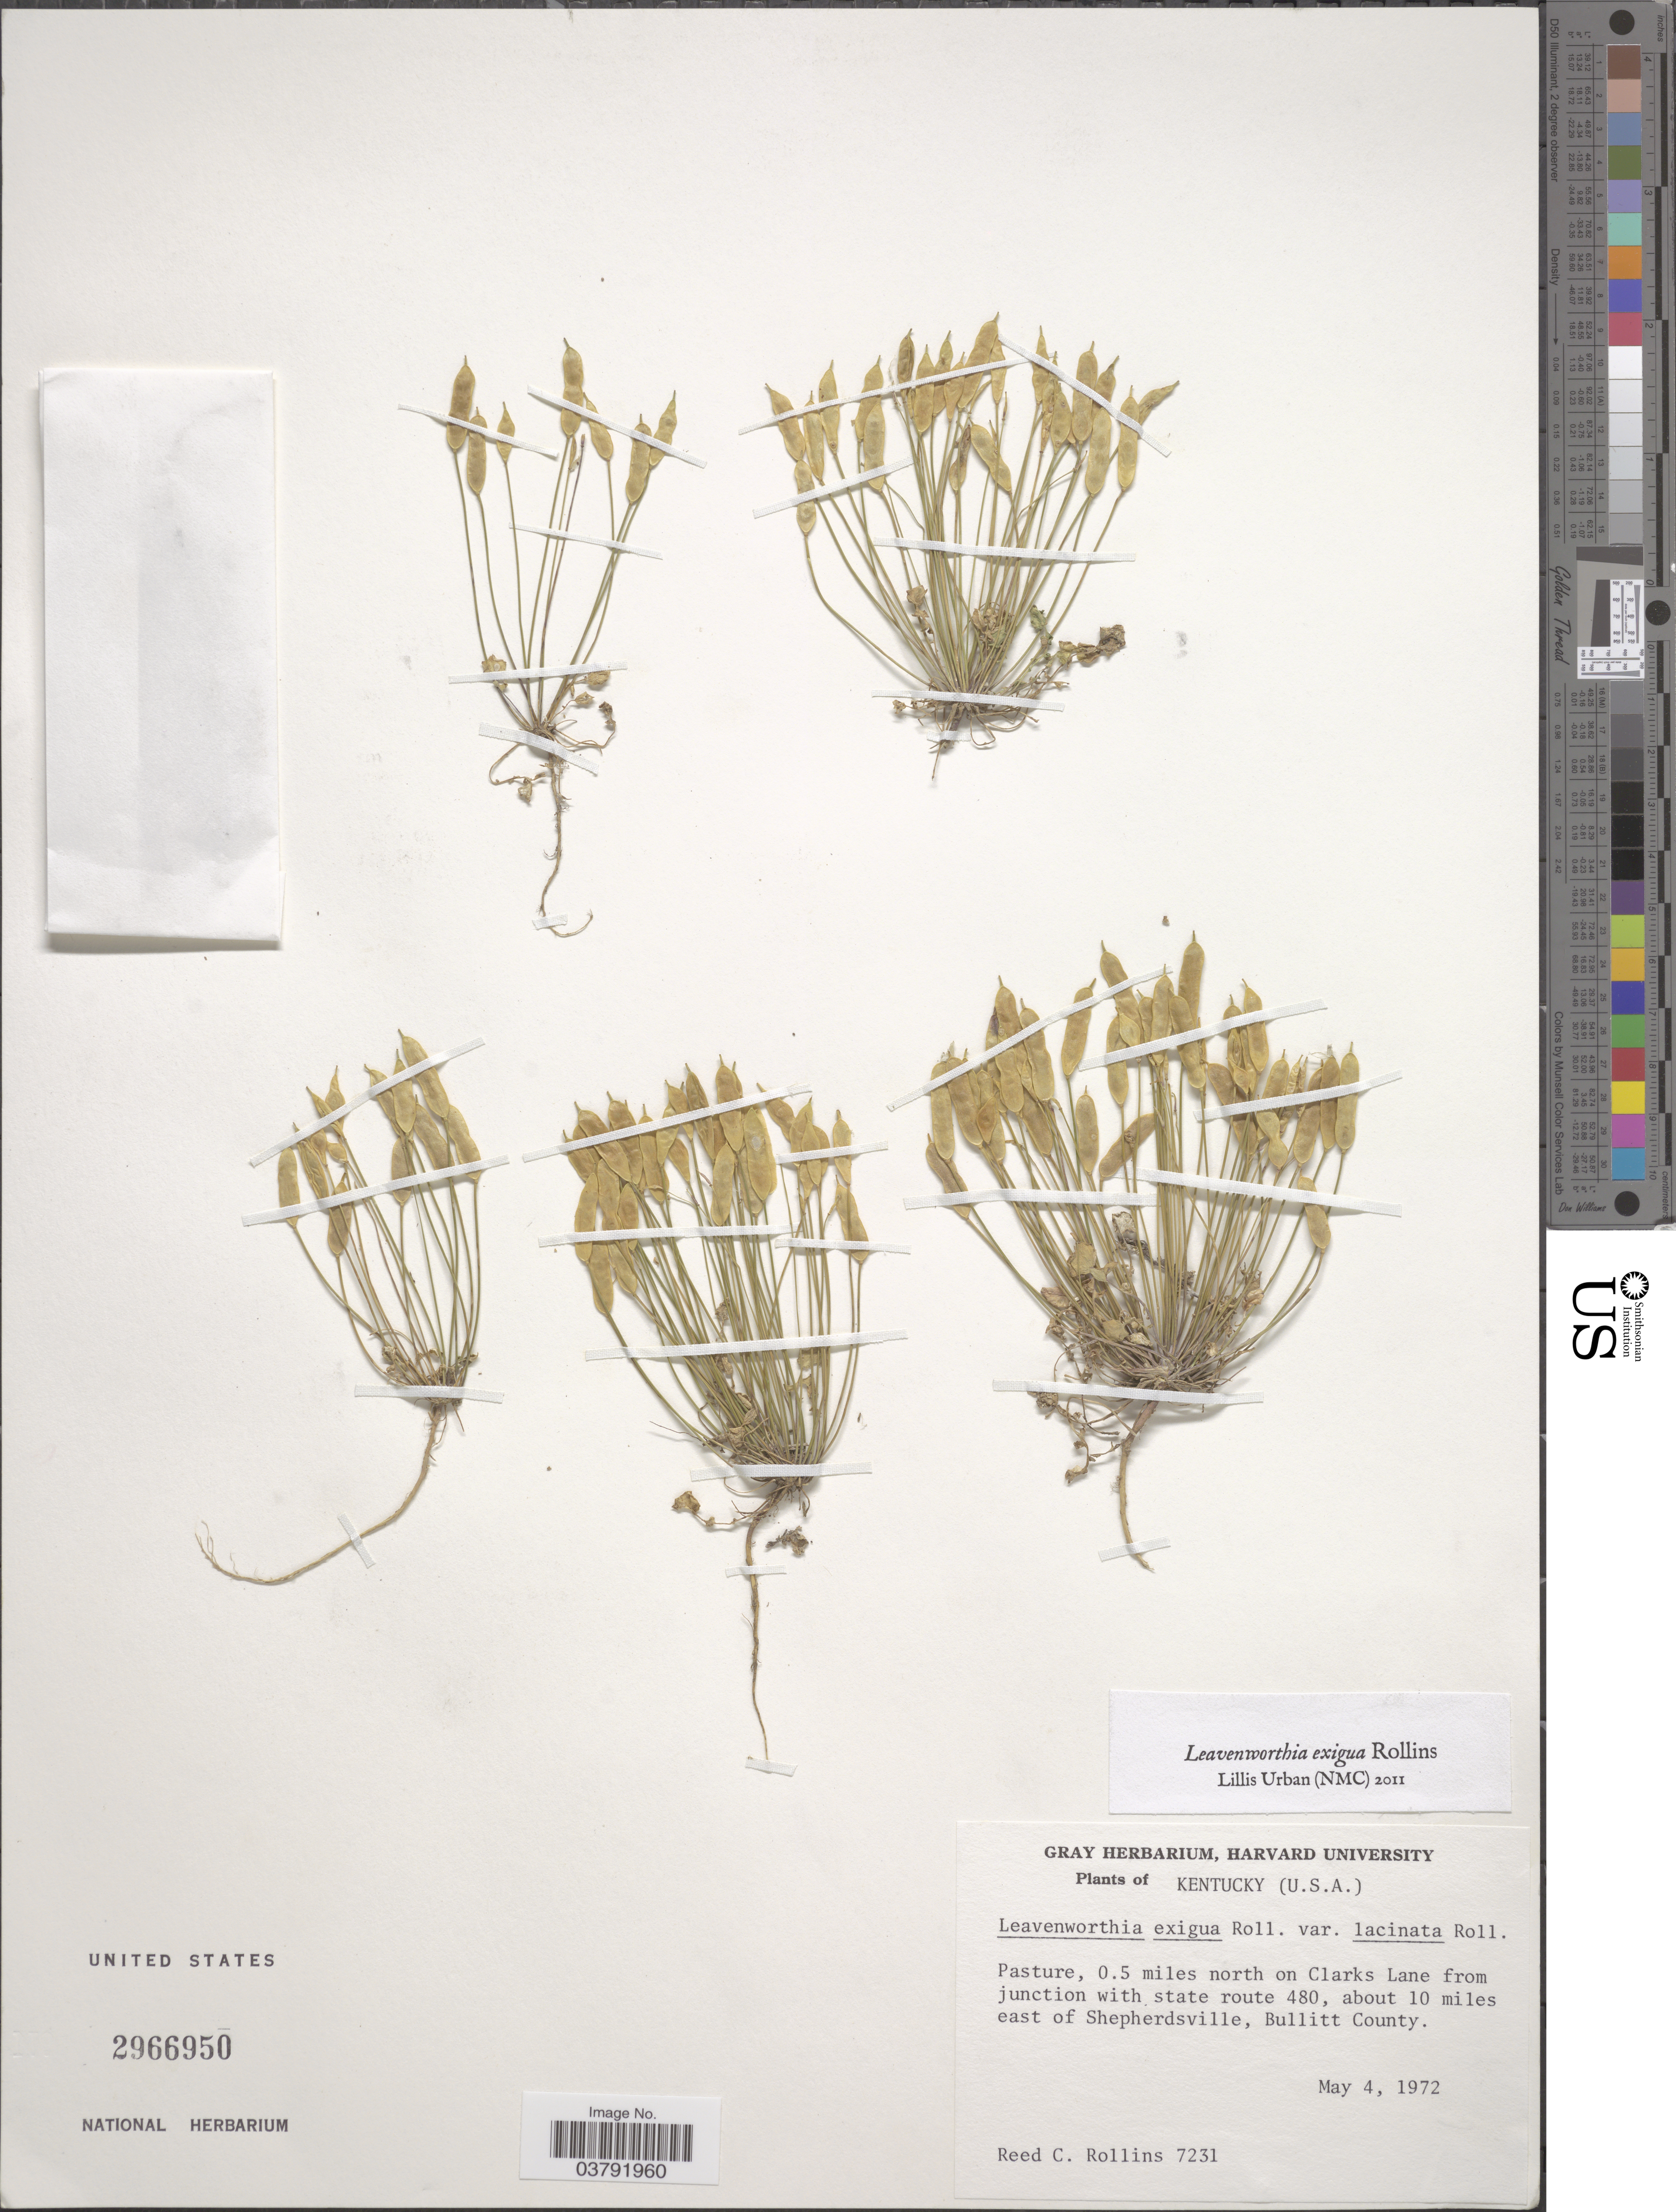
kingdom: Plantae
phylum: Tracheophyta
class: Magnoliopsida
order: Brassicales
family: Brassicaceae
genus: Leavenworthia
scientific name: Leavenworthia exigua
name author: Rollins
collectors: R. C. Rollins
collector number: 7231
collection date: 1972-05-04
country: United States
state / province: Kentucky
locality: Pasture, 0.5 miles north on Clarks lane from junction with state route 480, about 10 miles east of Sheperdsville, Bullitt County.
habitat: pasture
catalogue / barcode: US 2966950